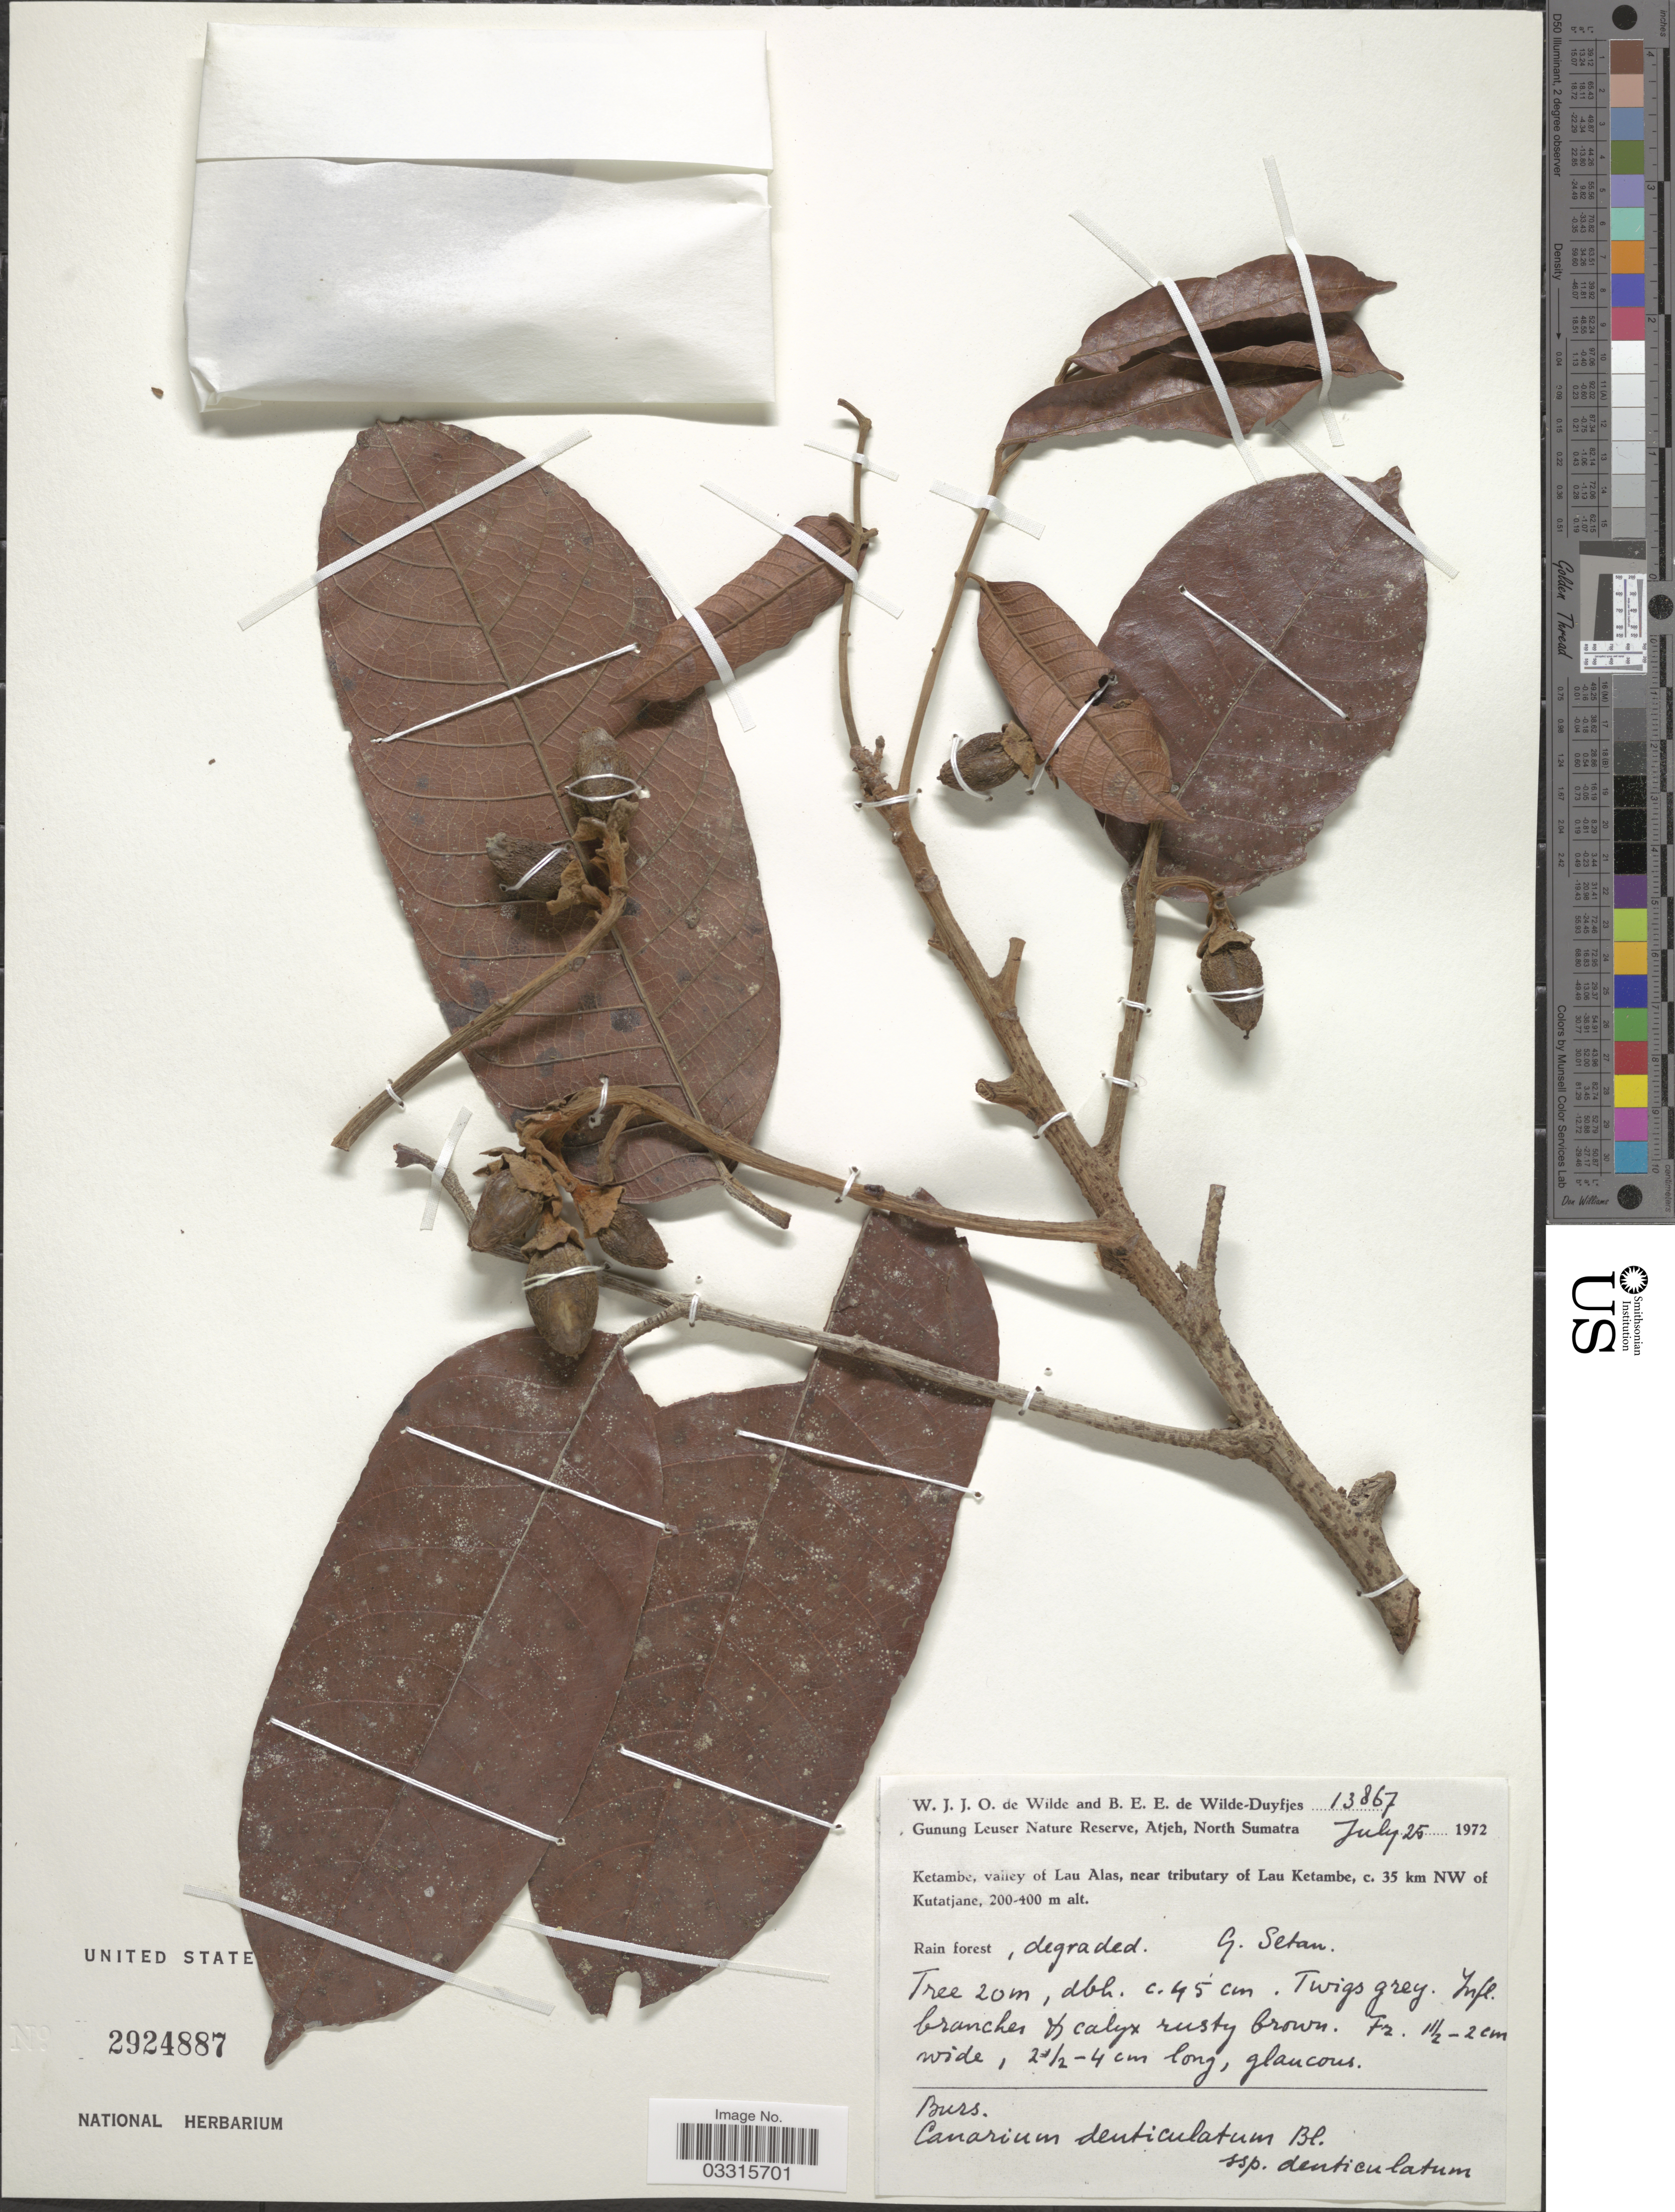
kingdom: Plantae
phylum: Tracheophyta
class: Magnoliopsida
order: Sapindales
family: Burseraceae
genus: Canarium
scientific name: Canarium denticulatum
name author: Blume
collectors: W. J. de Wilde & B. E. de Wilde-Duyfjes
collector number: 13867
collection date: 1972-07-25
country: Indonesia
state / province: Sumatra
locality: Gunung Leuser Nature Reserve, Atjeh, North Sumatra. Ketambe, valley of Lau Alas, near tributary of Lau Ketambe, c. 35 km NW of Kutatjane.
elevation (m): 200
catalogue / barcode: US 2924887